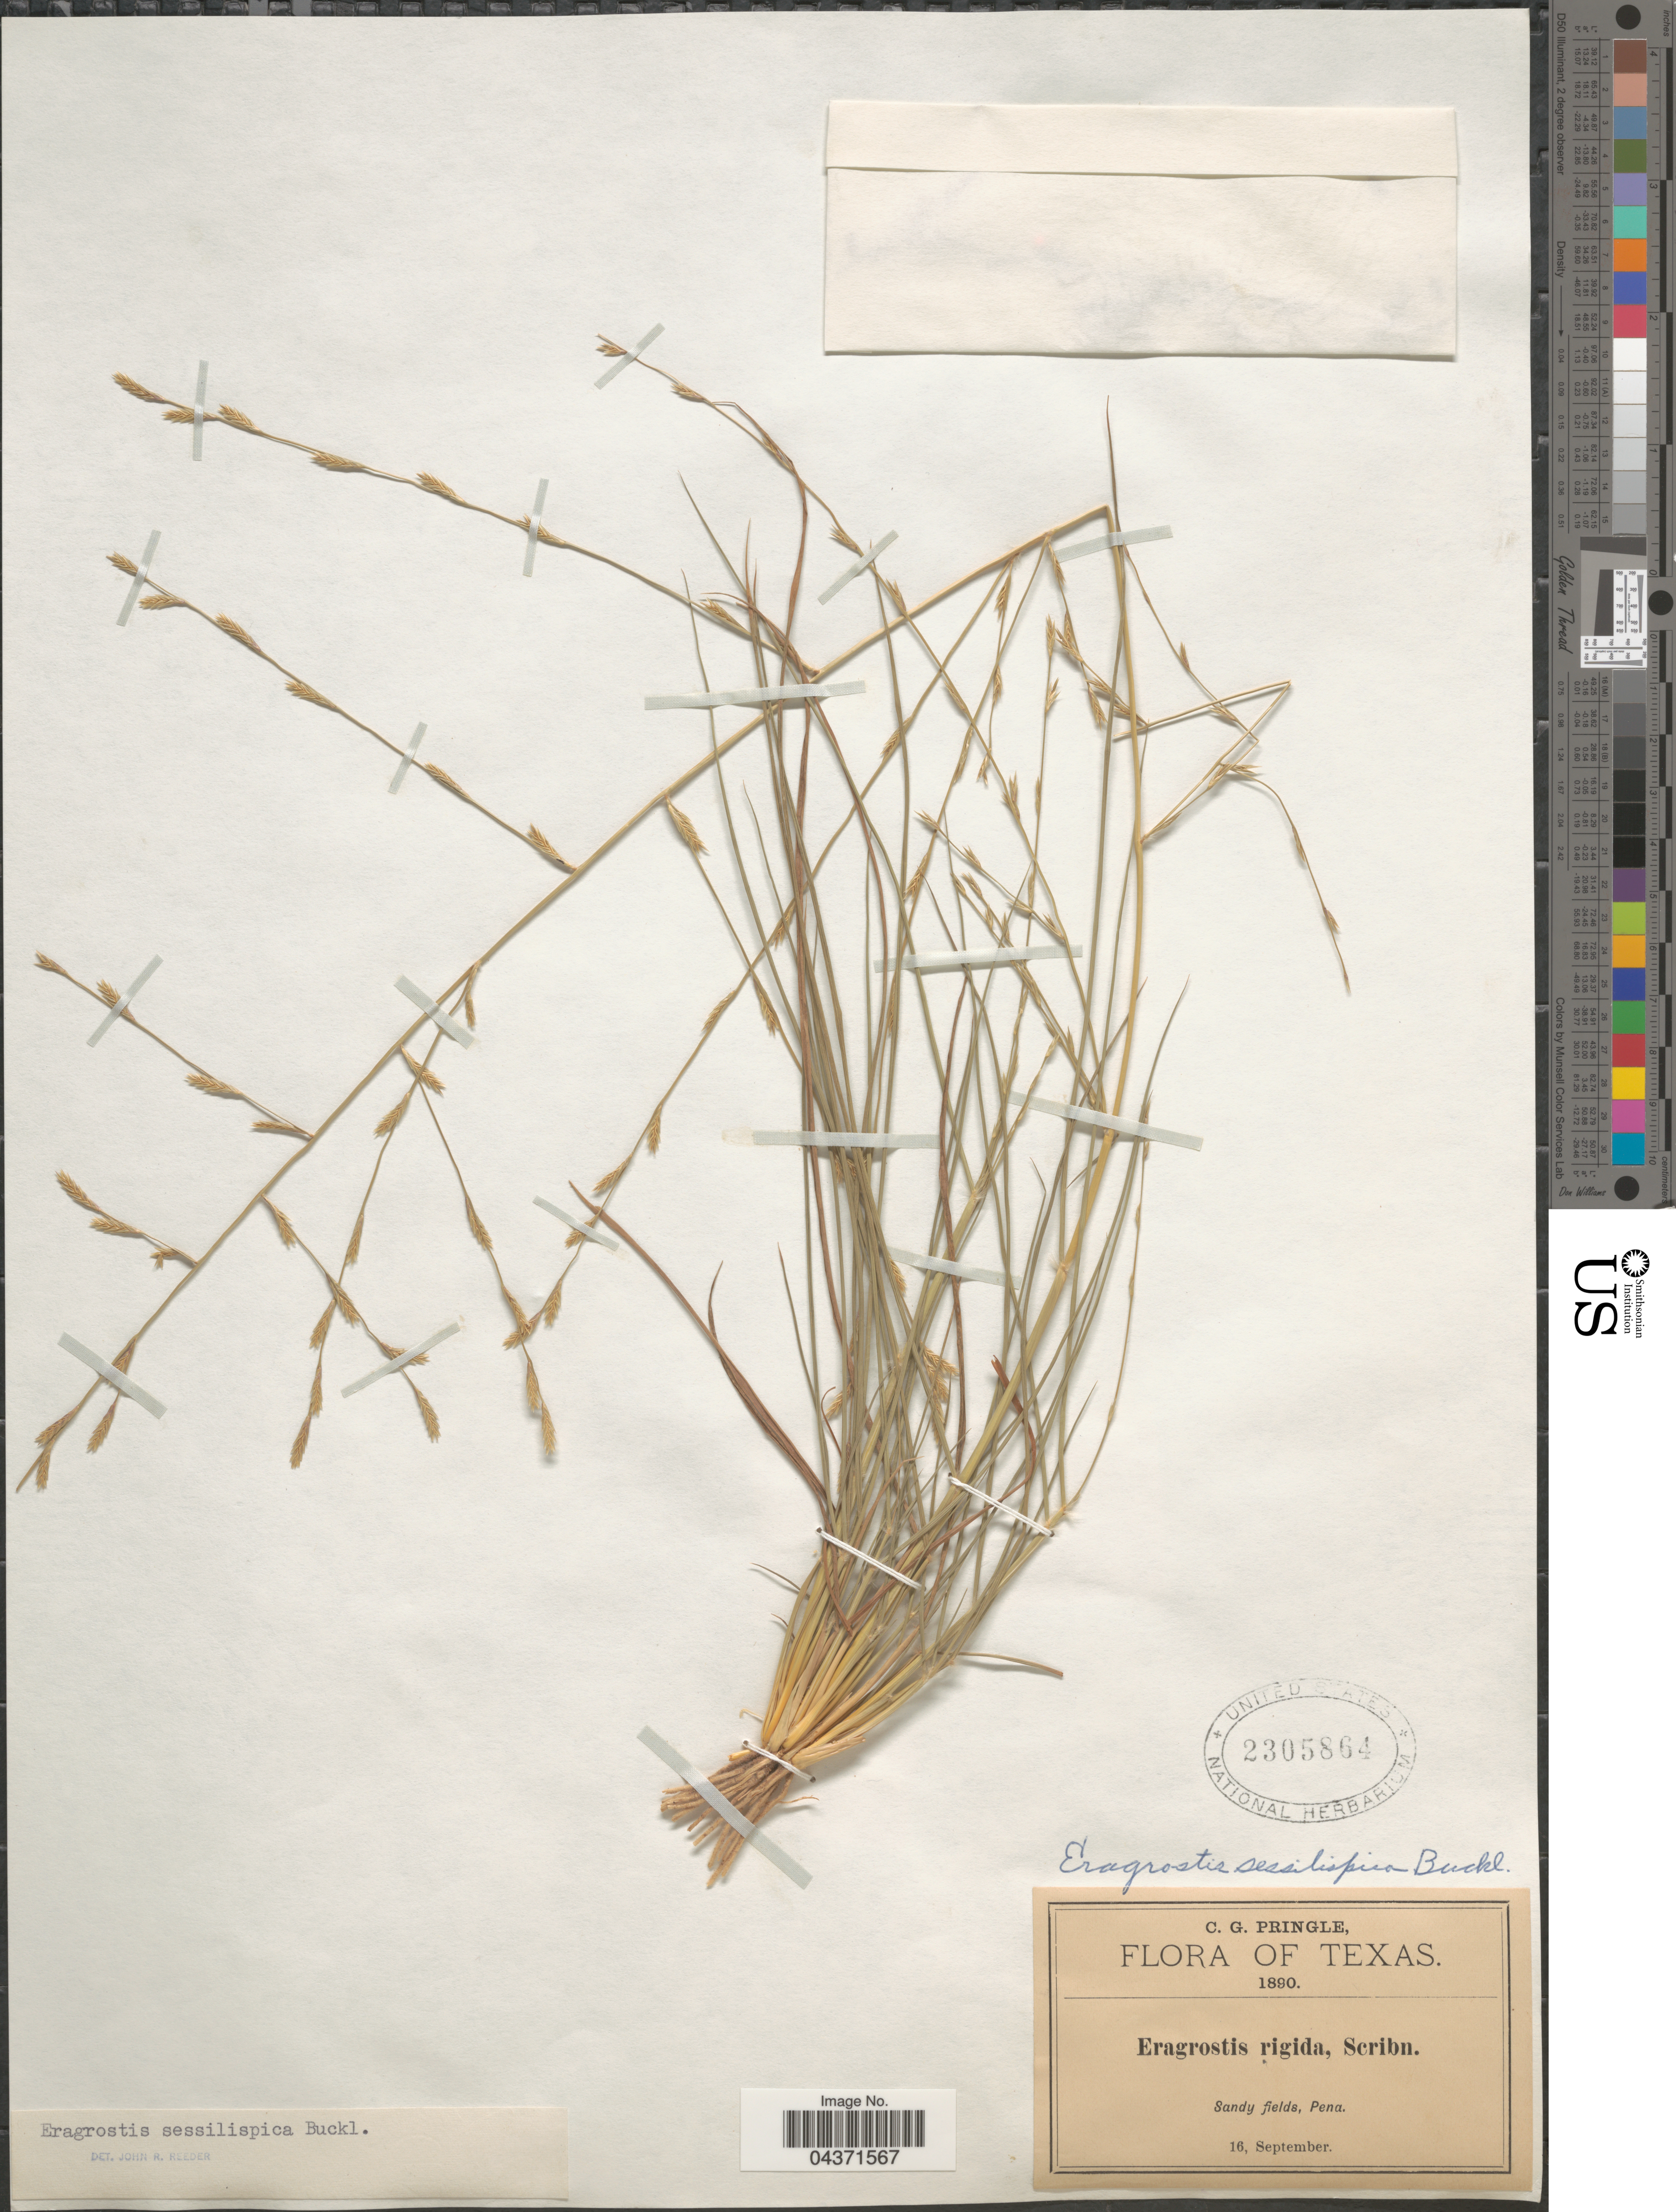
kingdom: Plantae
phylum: Tracheophyta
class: Liliopsida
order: Poales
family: Poaceae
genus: Eragrostis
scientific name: Eragrostis sessilispica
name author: Buckley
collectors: C. G. Pringle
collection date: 1890-09-16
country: United States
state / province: Texas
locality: Sandy fields, Pena.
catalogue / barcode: US 2305864